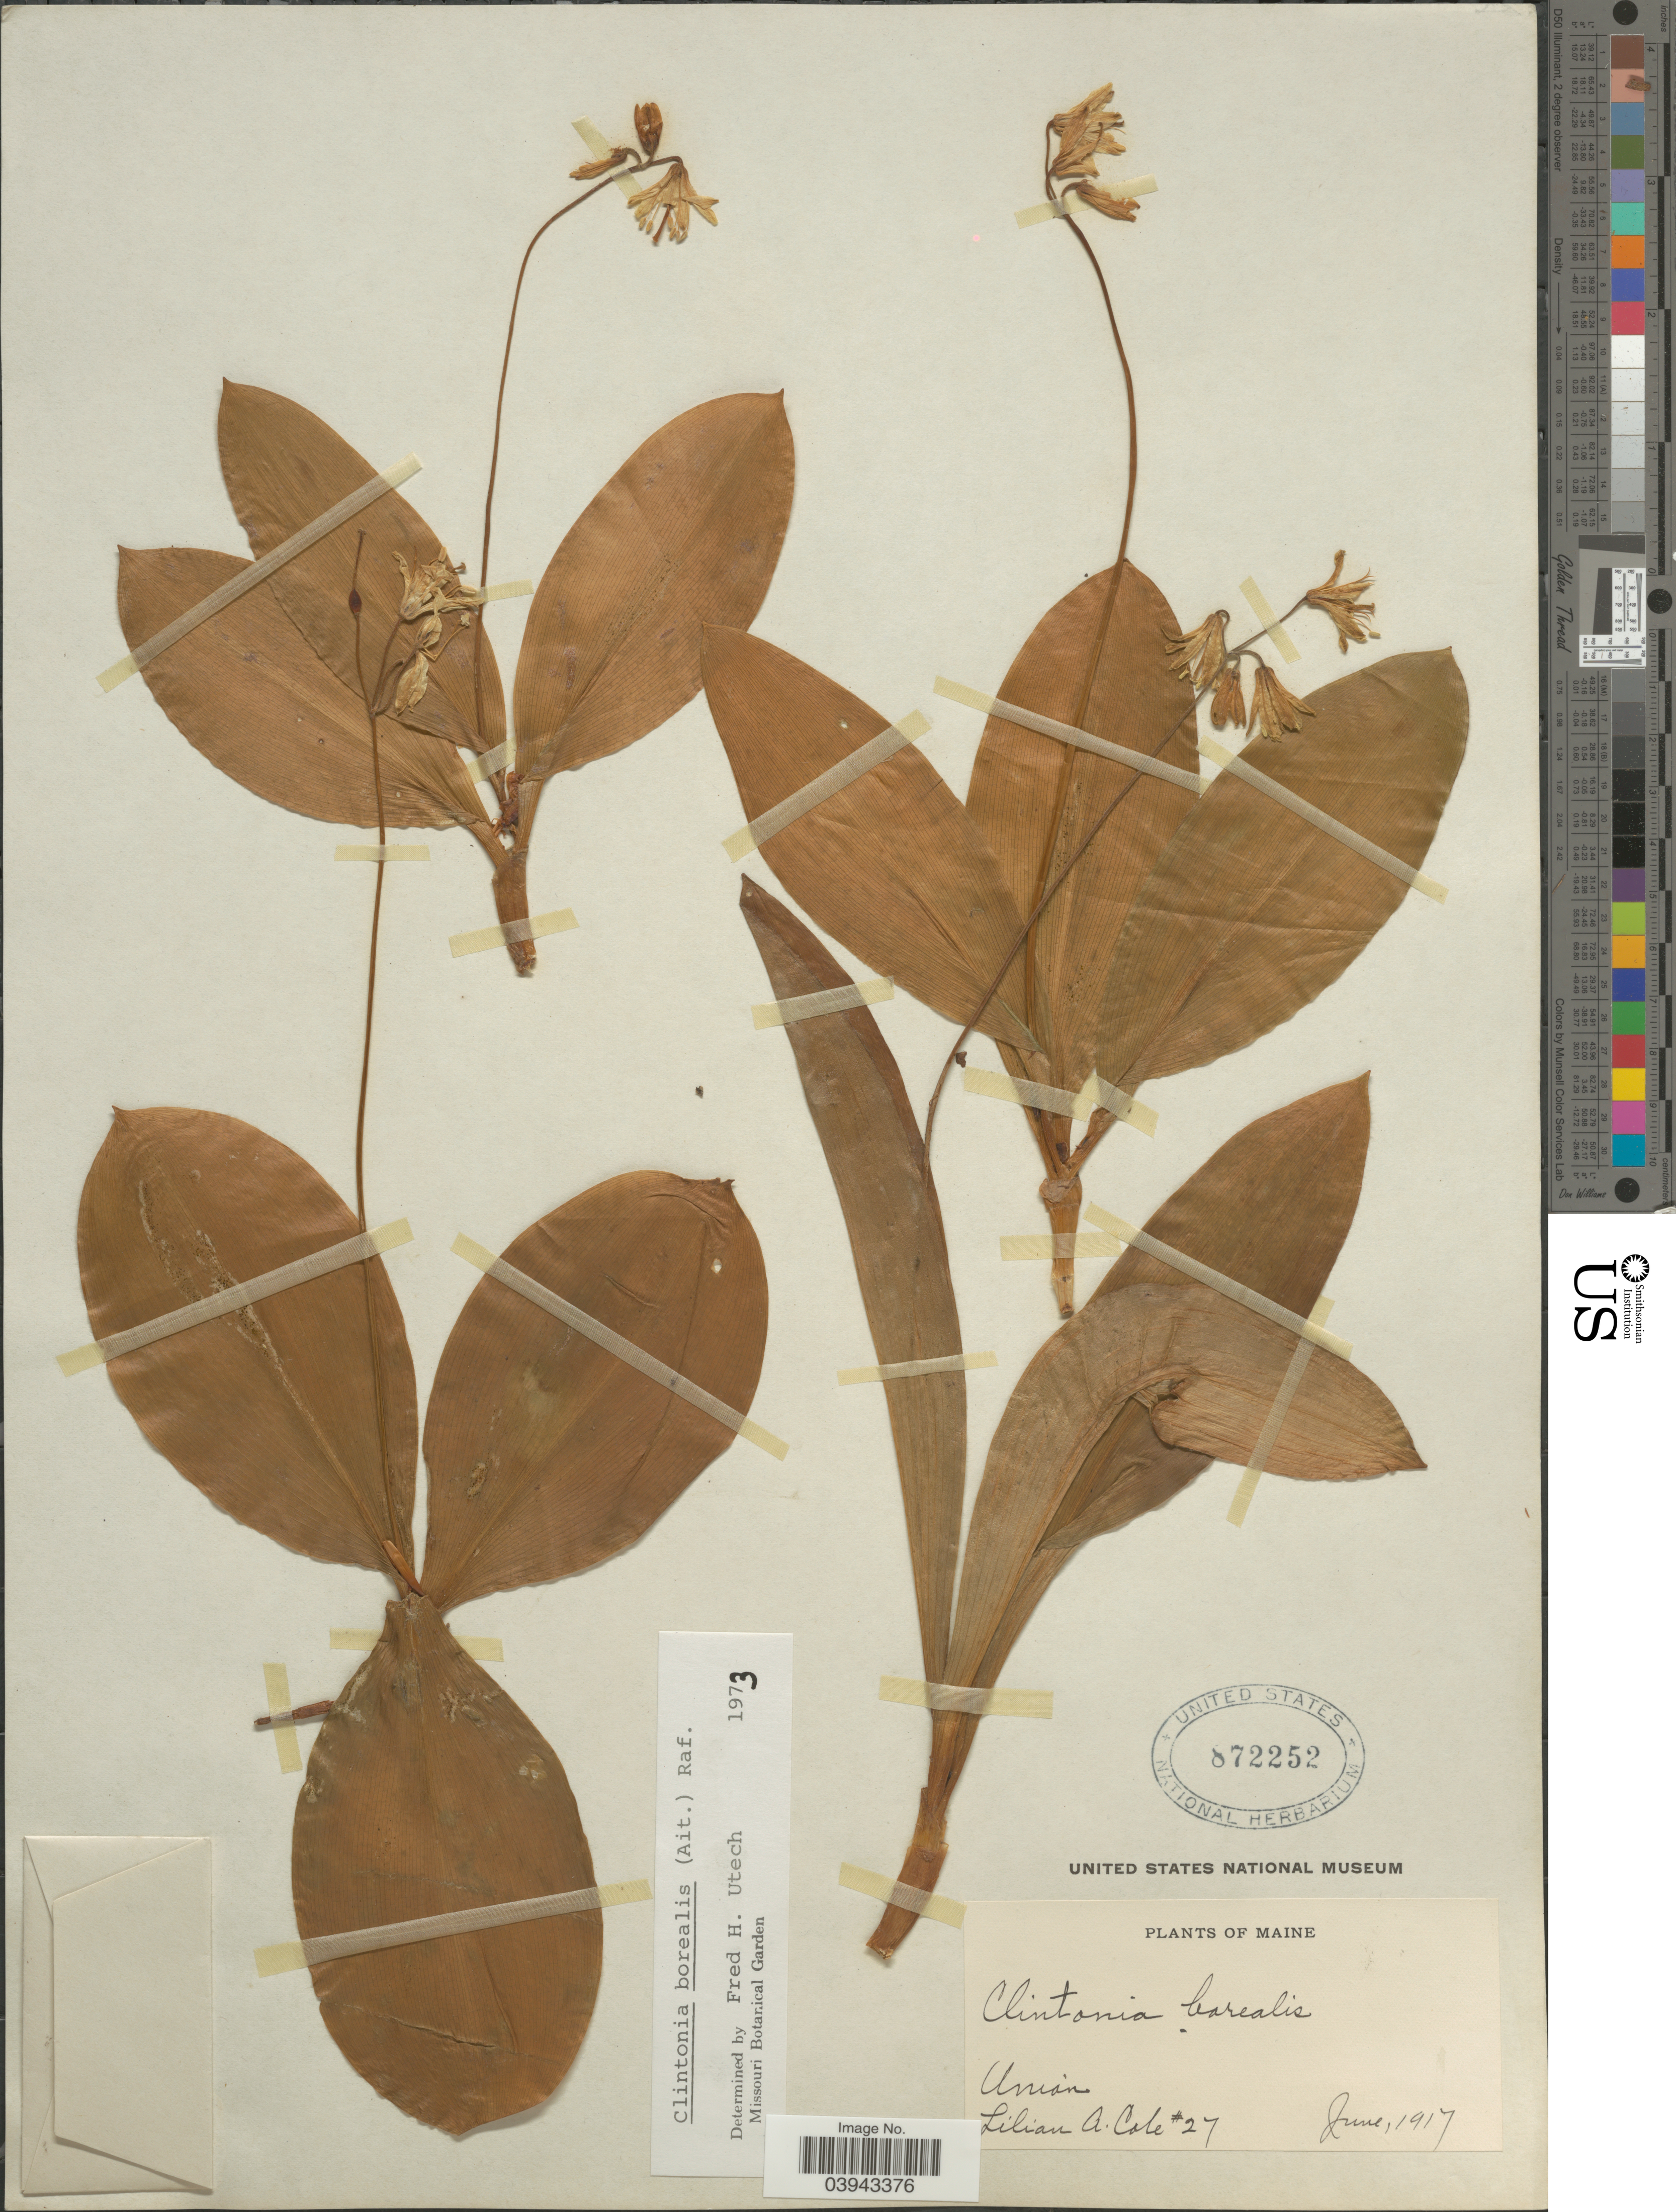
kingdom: Plantae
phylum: Tracheophyta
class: Liliopsida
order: Liliales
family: Liliaceae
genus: Clintonia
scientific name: Clintonia borealis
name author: (Aiton) Raf.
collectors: L. A. Cole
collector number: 27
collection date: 1917-06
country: United States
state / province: Maine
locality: Union.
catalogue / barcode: US 872252